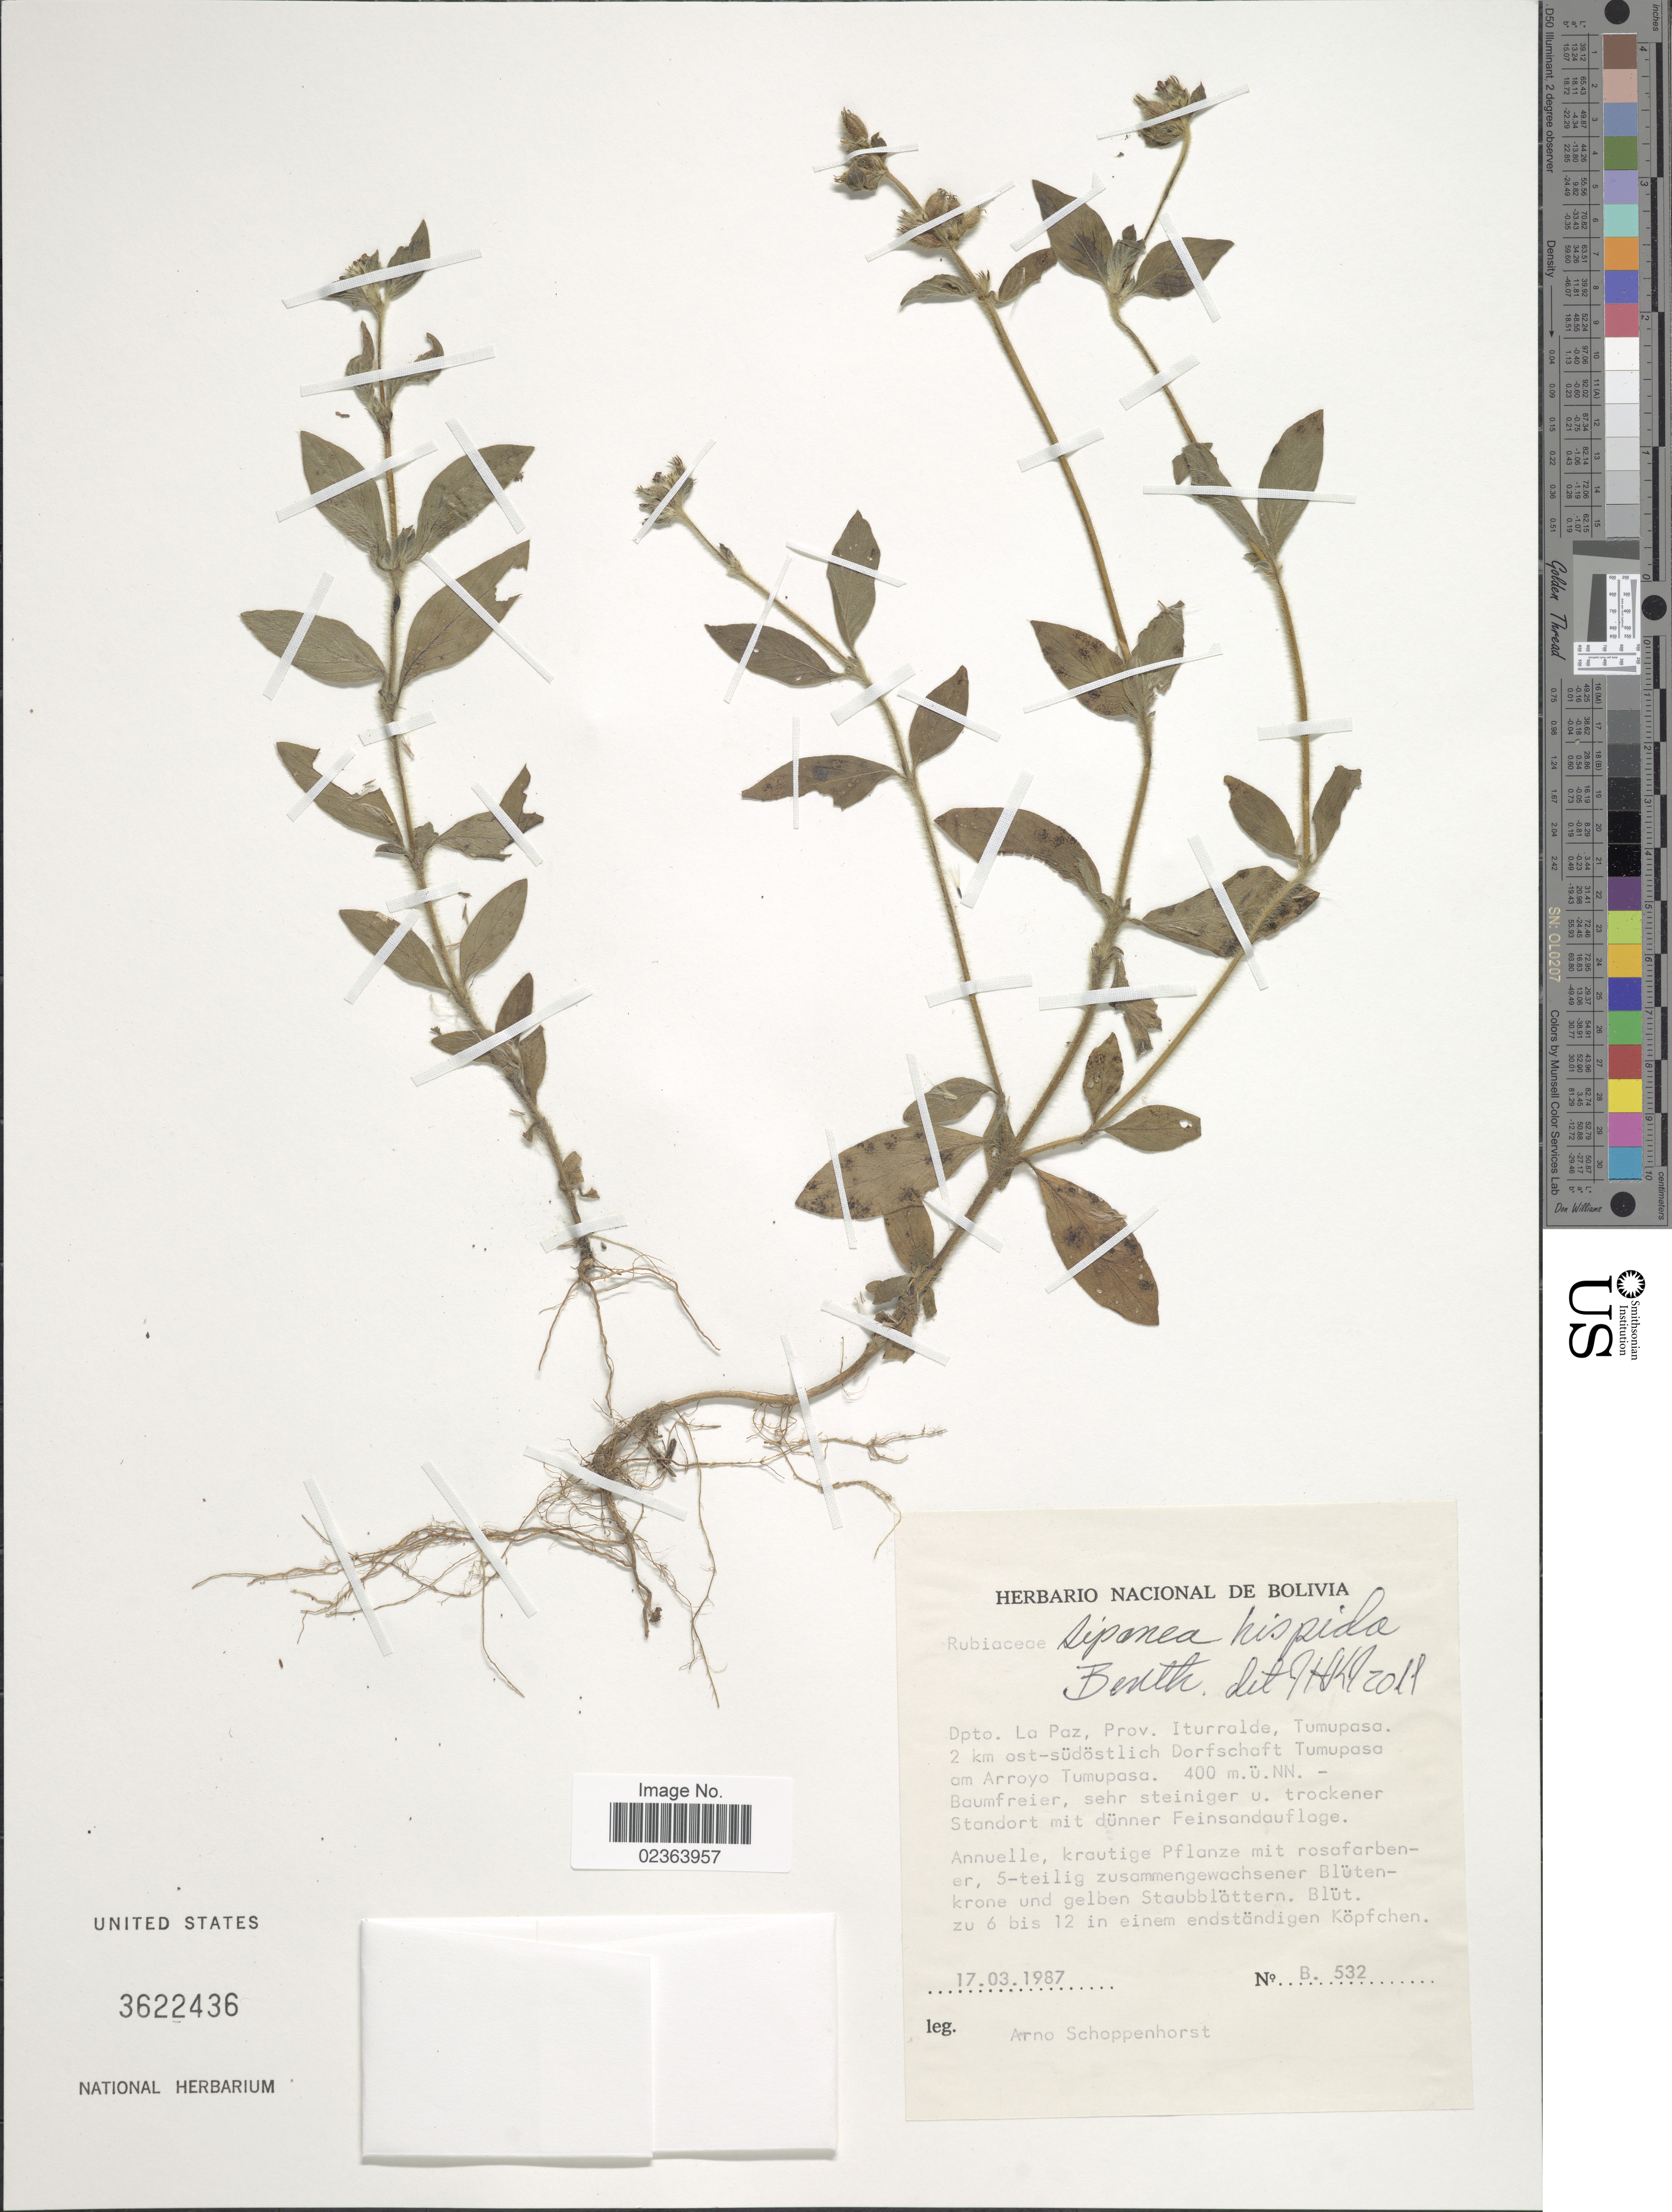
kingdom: Plantae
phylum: Tracheophyta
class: Magnoliopsida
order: Gentianales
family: Rubiaceae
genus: Sipanea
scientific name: Sipanea hispida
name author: Benth. ex Wernham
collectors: A. Schoppenhorst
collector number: B. 532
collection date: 1987-03-17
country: Bolivia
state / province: La Paz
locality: Dpto. La Paz, Prov. Iturralde, Tumupasa, 2 km ost-sudostlich Dorfschoft Tumupasa am Arroyo Tumupasa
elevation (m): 400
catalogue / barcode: US 3622436